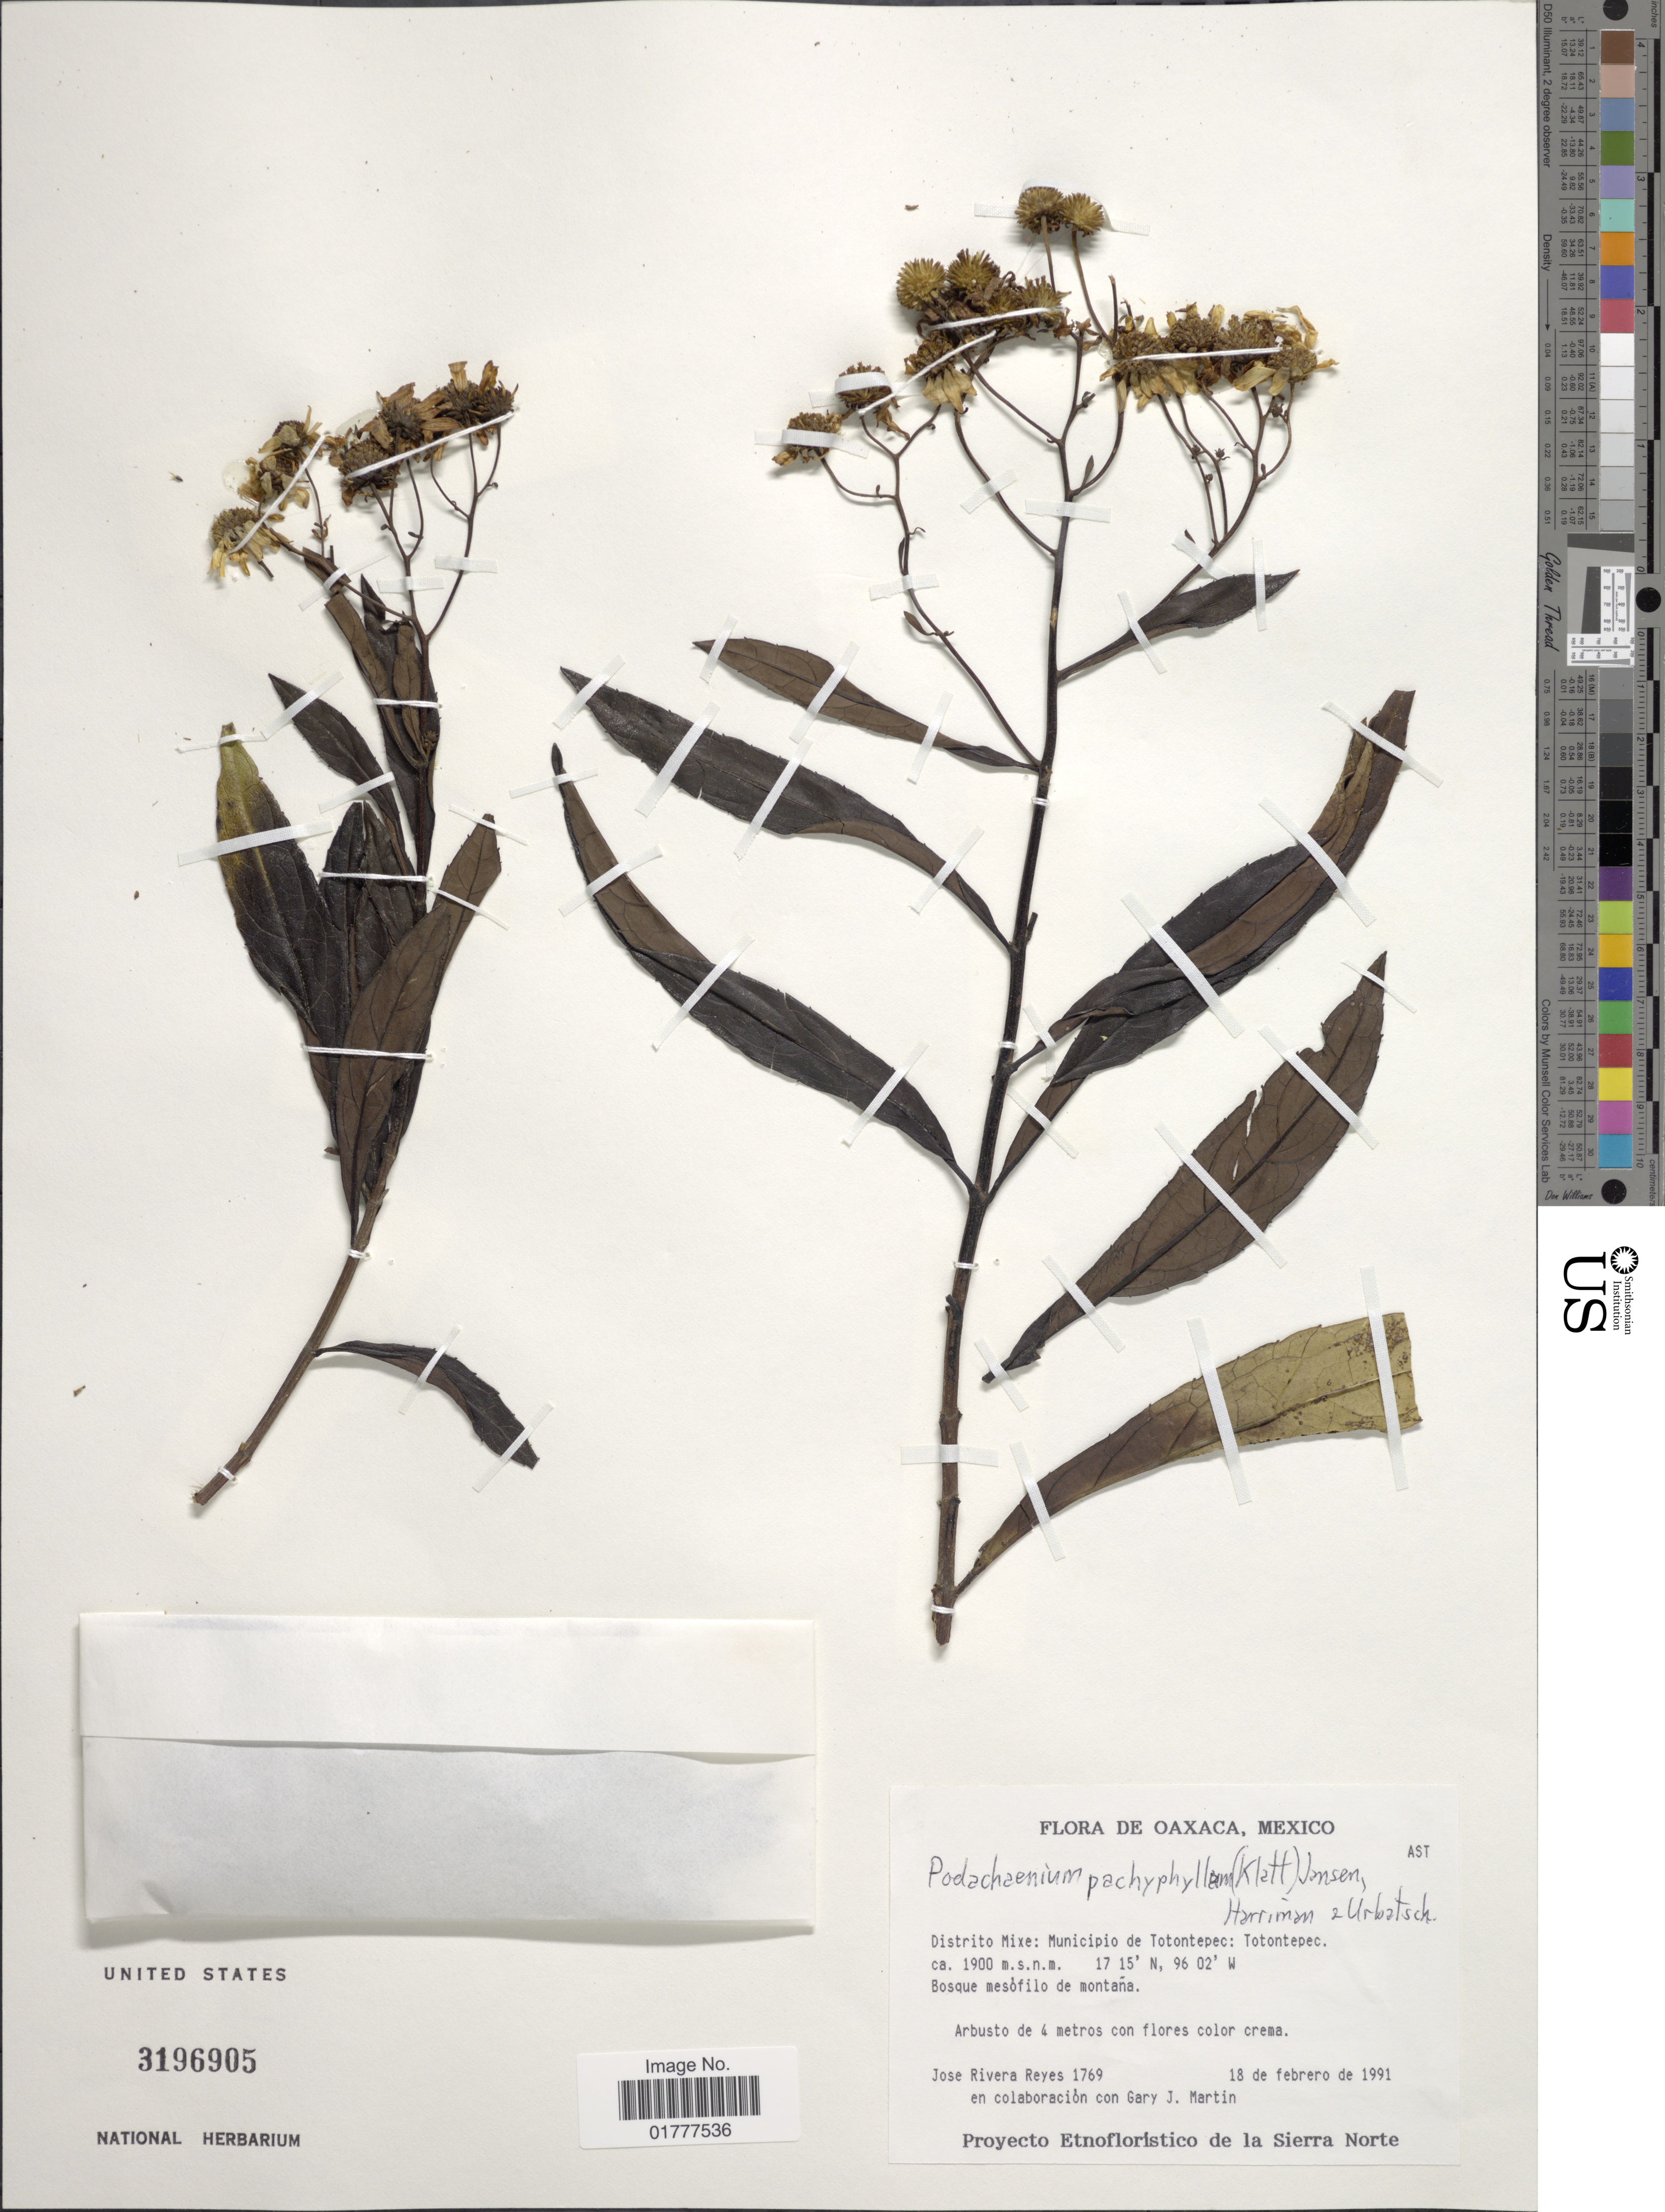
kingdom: Plantae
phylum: Tracheophyta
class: Magnoliopsida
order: Asterales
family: Asteraceae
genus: Podachaenium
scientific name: Podachaenium pachyphyllum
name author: (Sch. Bip. ex Klatt) Jansen et al.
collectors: J. Reyes & G. J. Martin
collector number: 1769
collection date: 1991-02-18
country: Mexico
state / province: Oaxaca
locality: Oaxaca, Mexico.Distrito Mixe: Municipio de Totontepec: Totontepec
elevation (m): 1900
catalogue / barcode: US 3196905